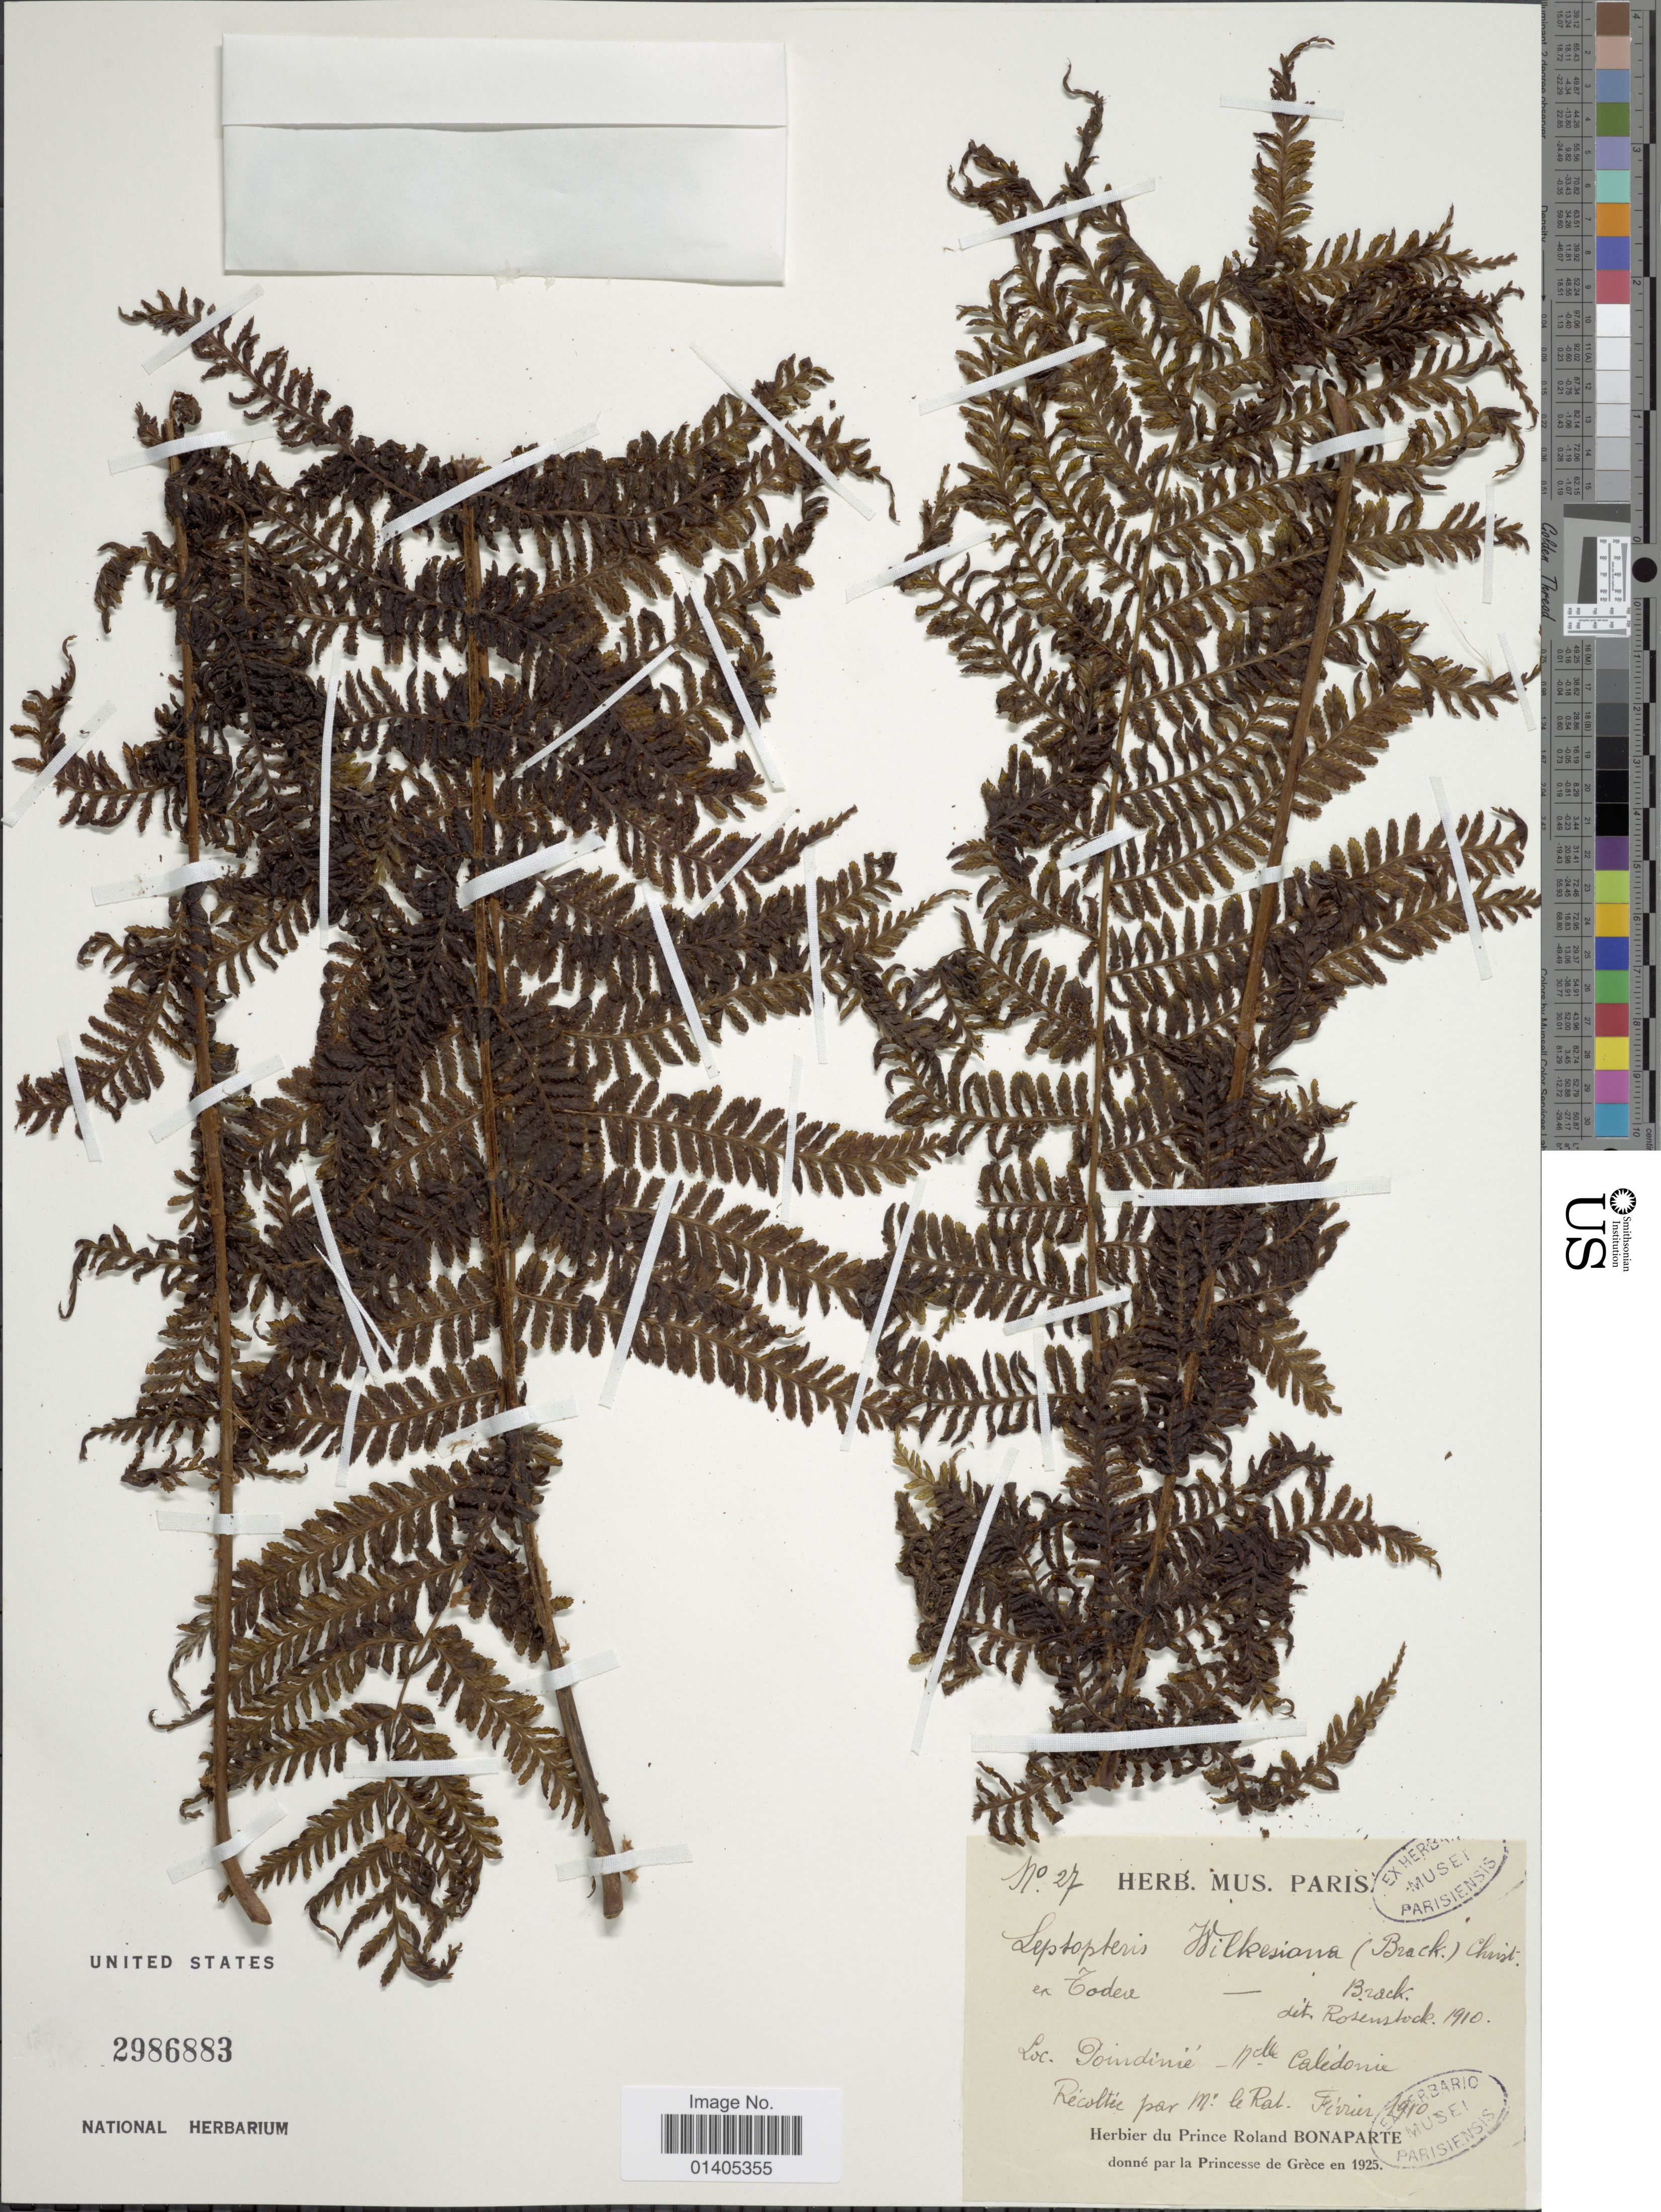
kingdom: Plantae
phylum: Tracheophyta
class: Polypodiopsida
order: Osmundales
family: Osmundaceae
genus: Leptopteris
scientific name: Leptopteris wilkesiana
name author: (Brack.) Christ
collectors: R. N. Bonaparte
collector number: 27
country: New Caledonia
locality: Poindinie [interpreted]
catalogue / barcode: US 2986883